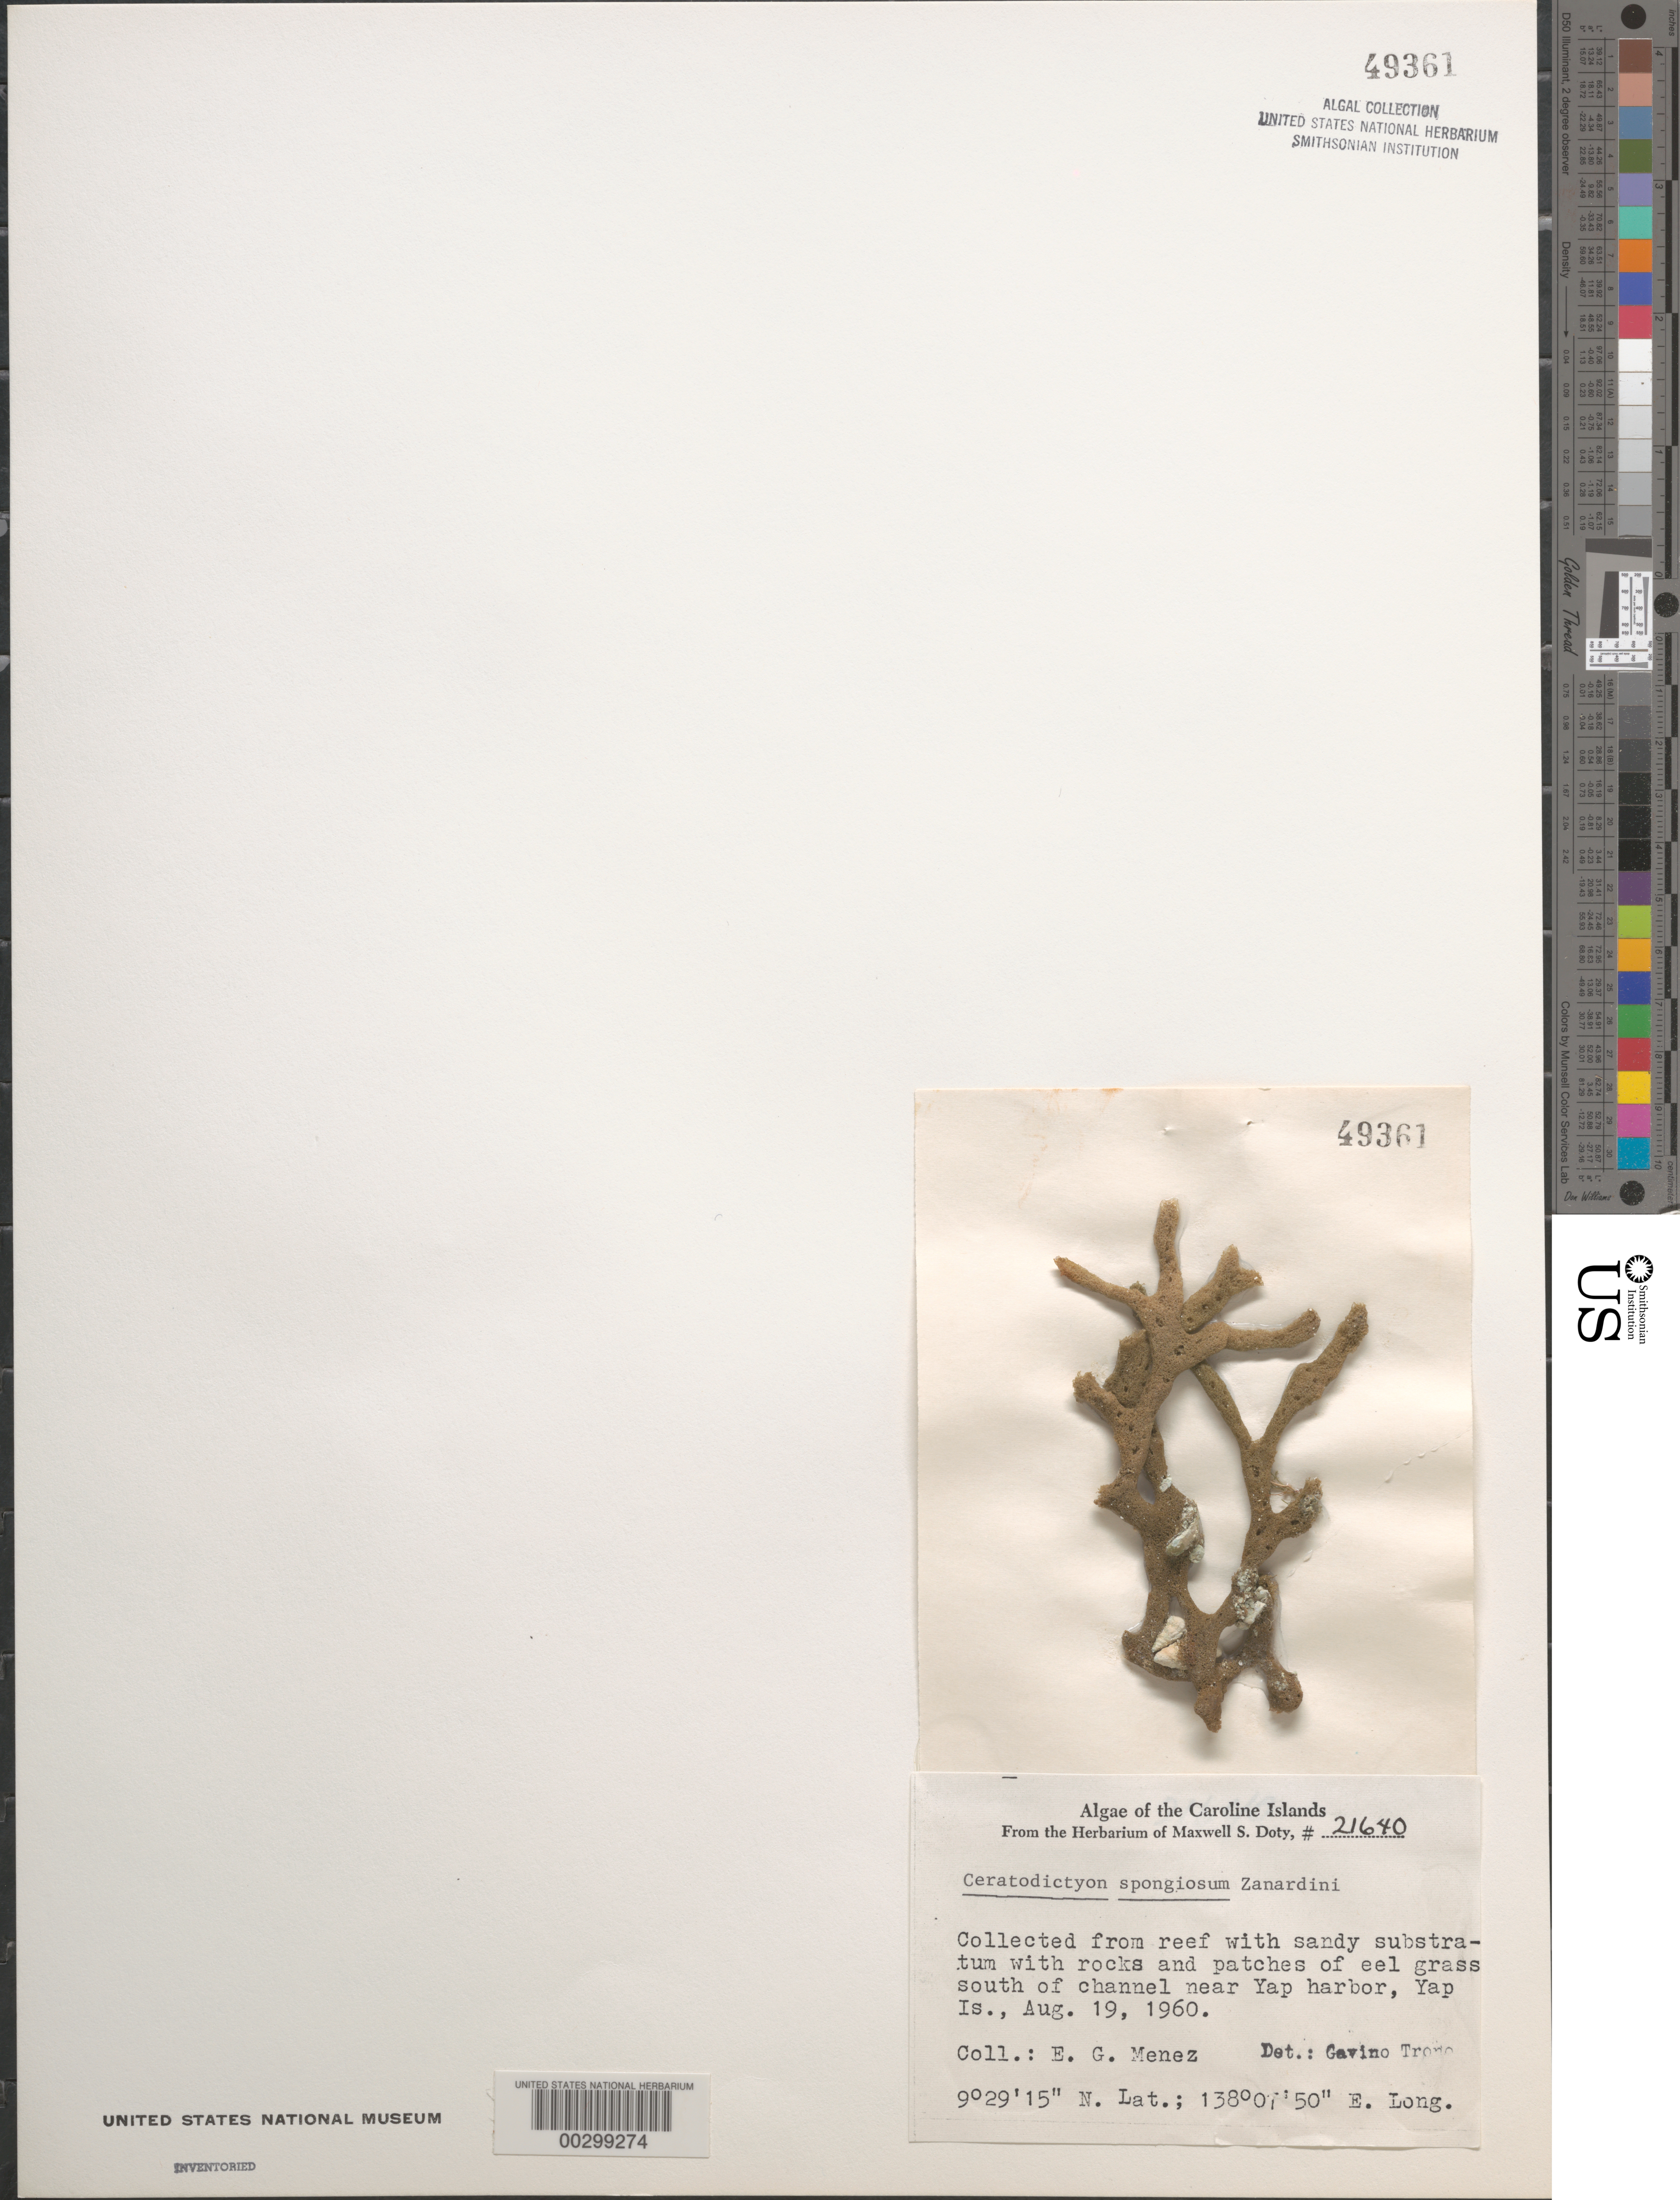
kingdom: Plantae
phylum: Rhodophyta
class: Florideophyceae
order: Rhodymeniales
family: Lomentariaceae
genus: Ceratodictyon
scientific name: Ceratodictyon spongiosum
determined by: Trono, Gavino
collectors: Meñez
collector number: MSD 21640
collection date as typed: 19 Aug 1960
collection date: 1960-08-19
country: Micronesia, Federated States of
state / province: Yap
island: Yap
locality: South of channel near Yap Harbor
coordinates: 9 29' 15" N. Lat., 138 07' 50" E. Long.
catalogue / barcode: US 49361